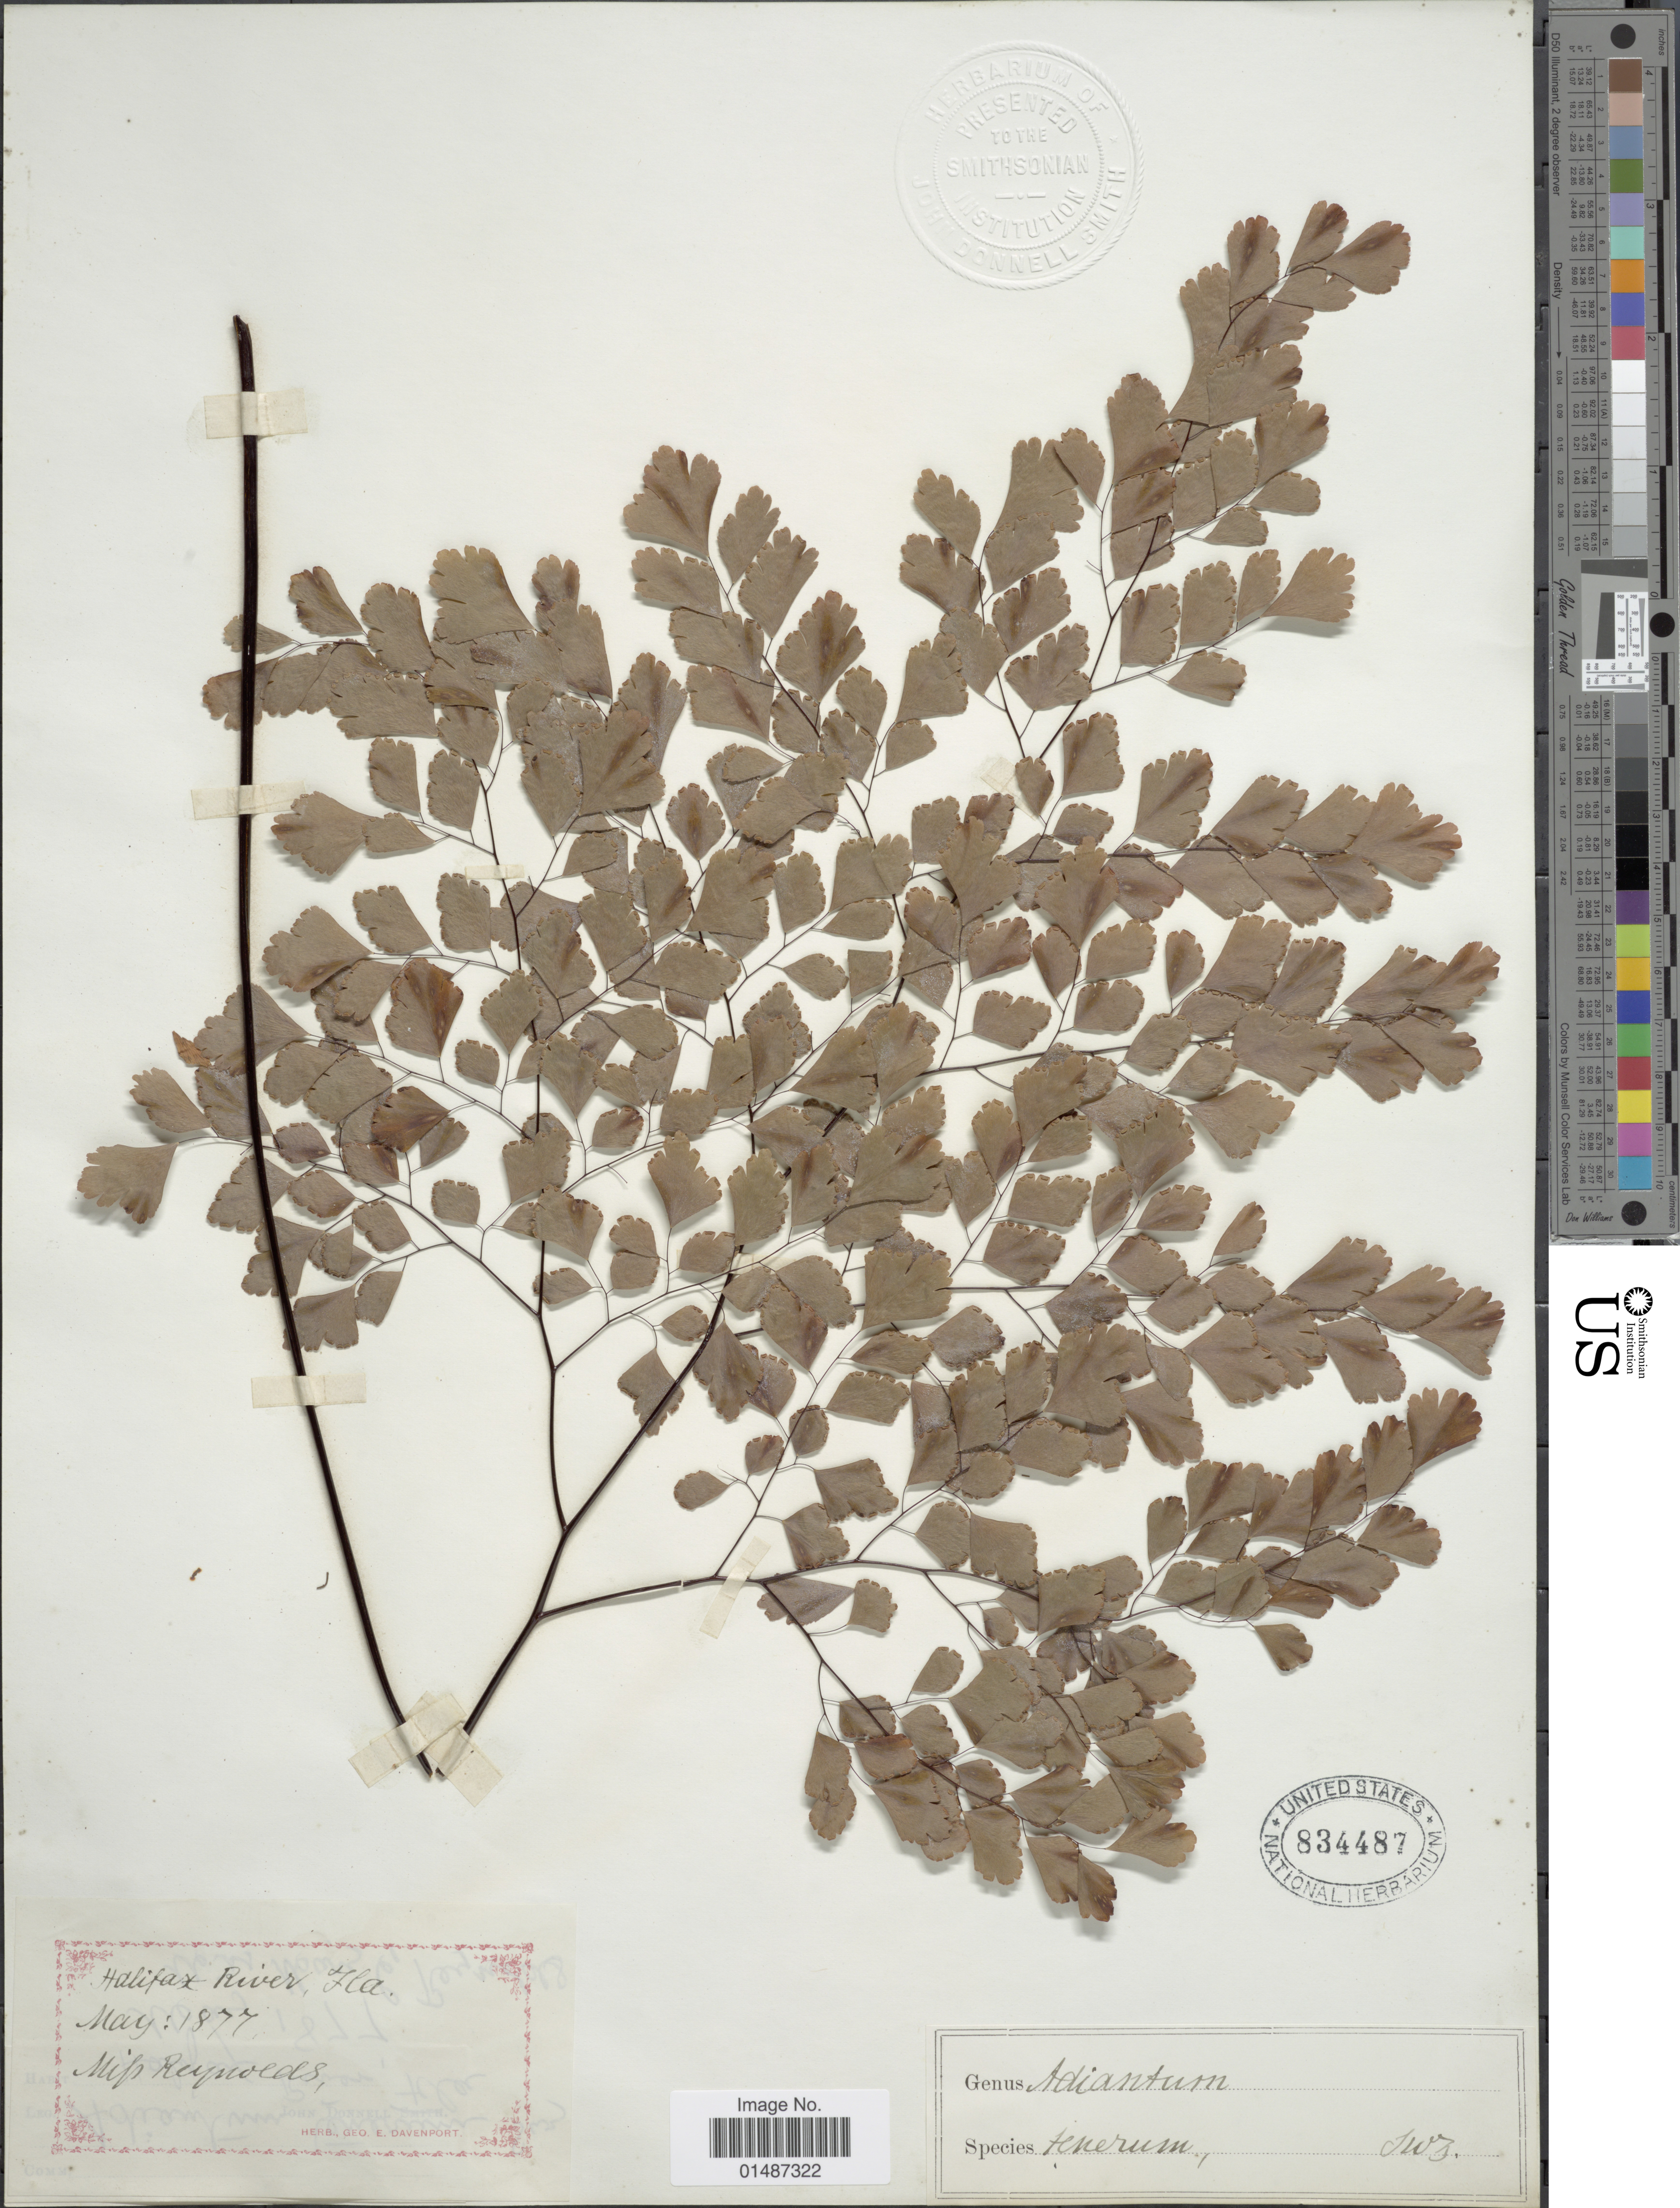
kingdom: Plantae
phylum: Tracheophyta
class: Polypodiopsida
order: Polypodiales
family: Pteridaceae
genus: Adiantum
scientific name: Adiantum tenerum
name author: Sw.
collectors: M. Reynolds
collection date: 1877-05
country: United States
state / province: Florida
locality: Halifax River.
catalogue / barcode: US 834487